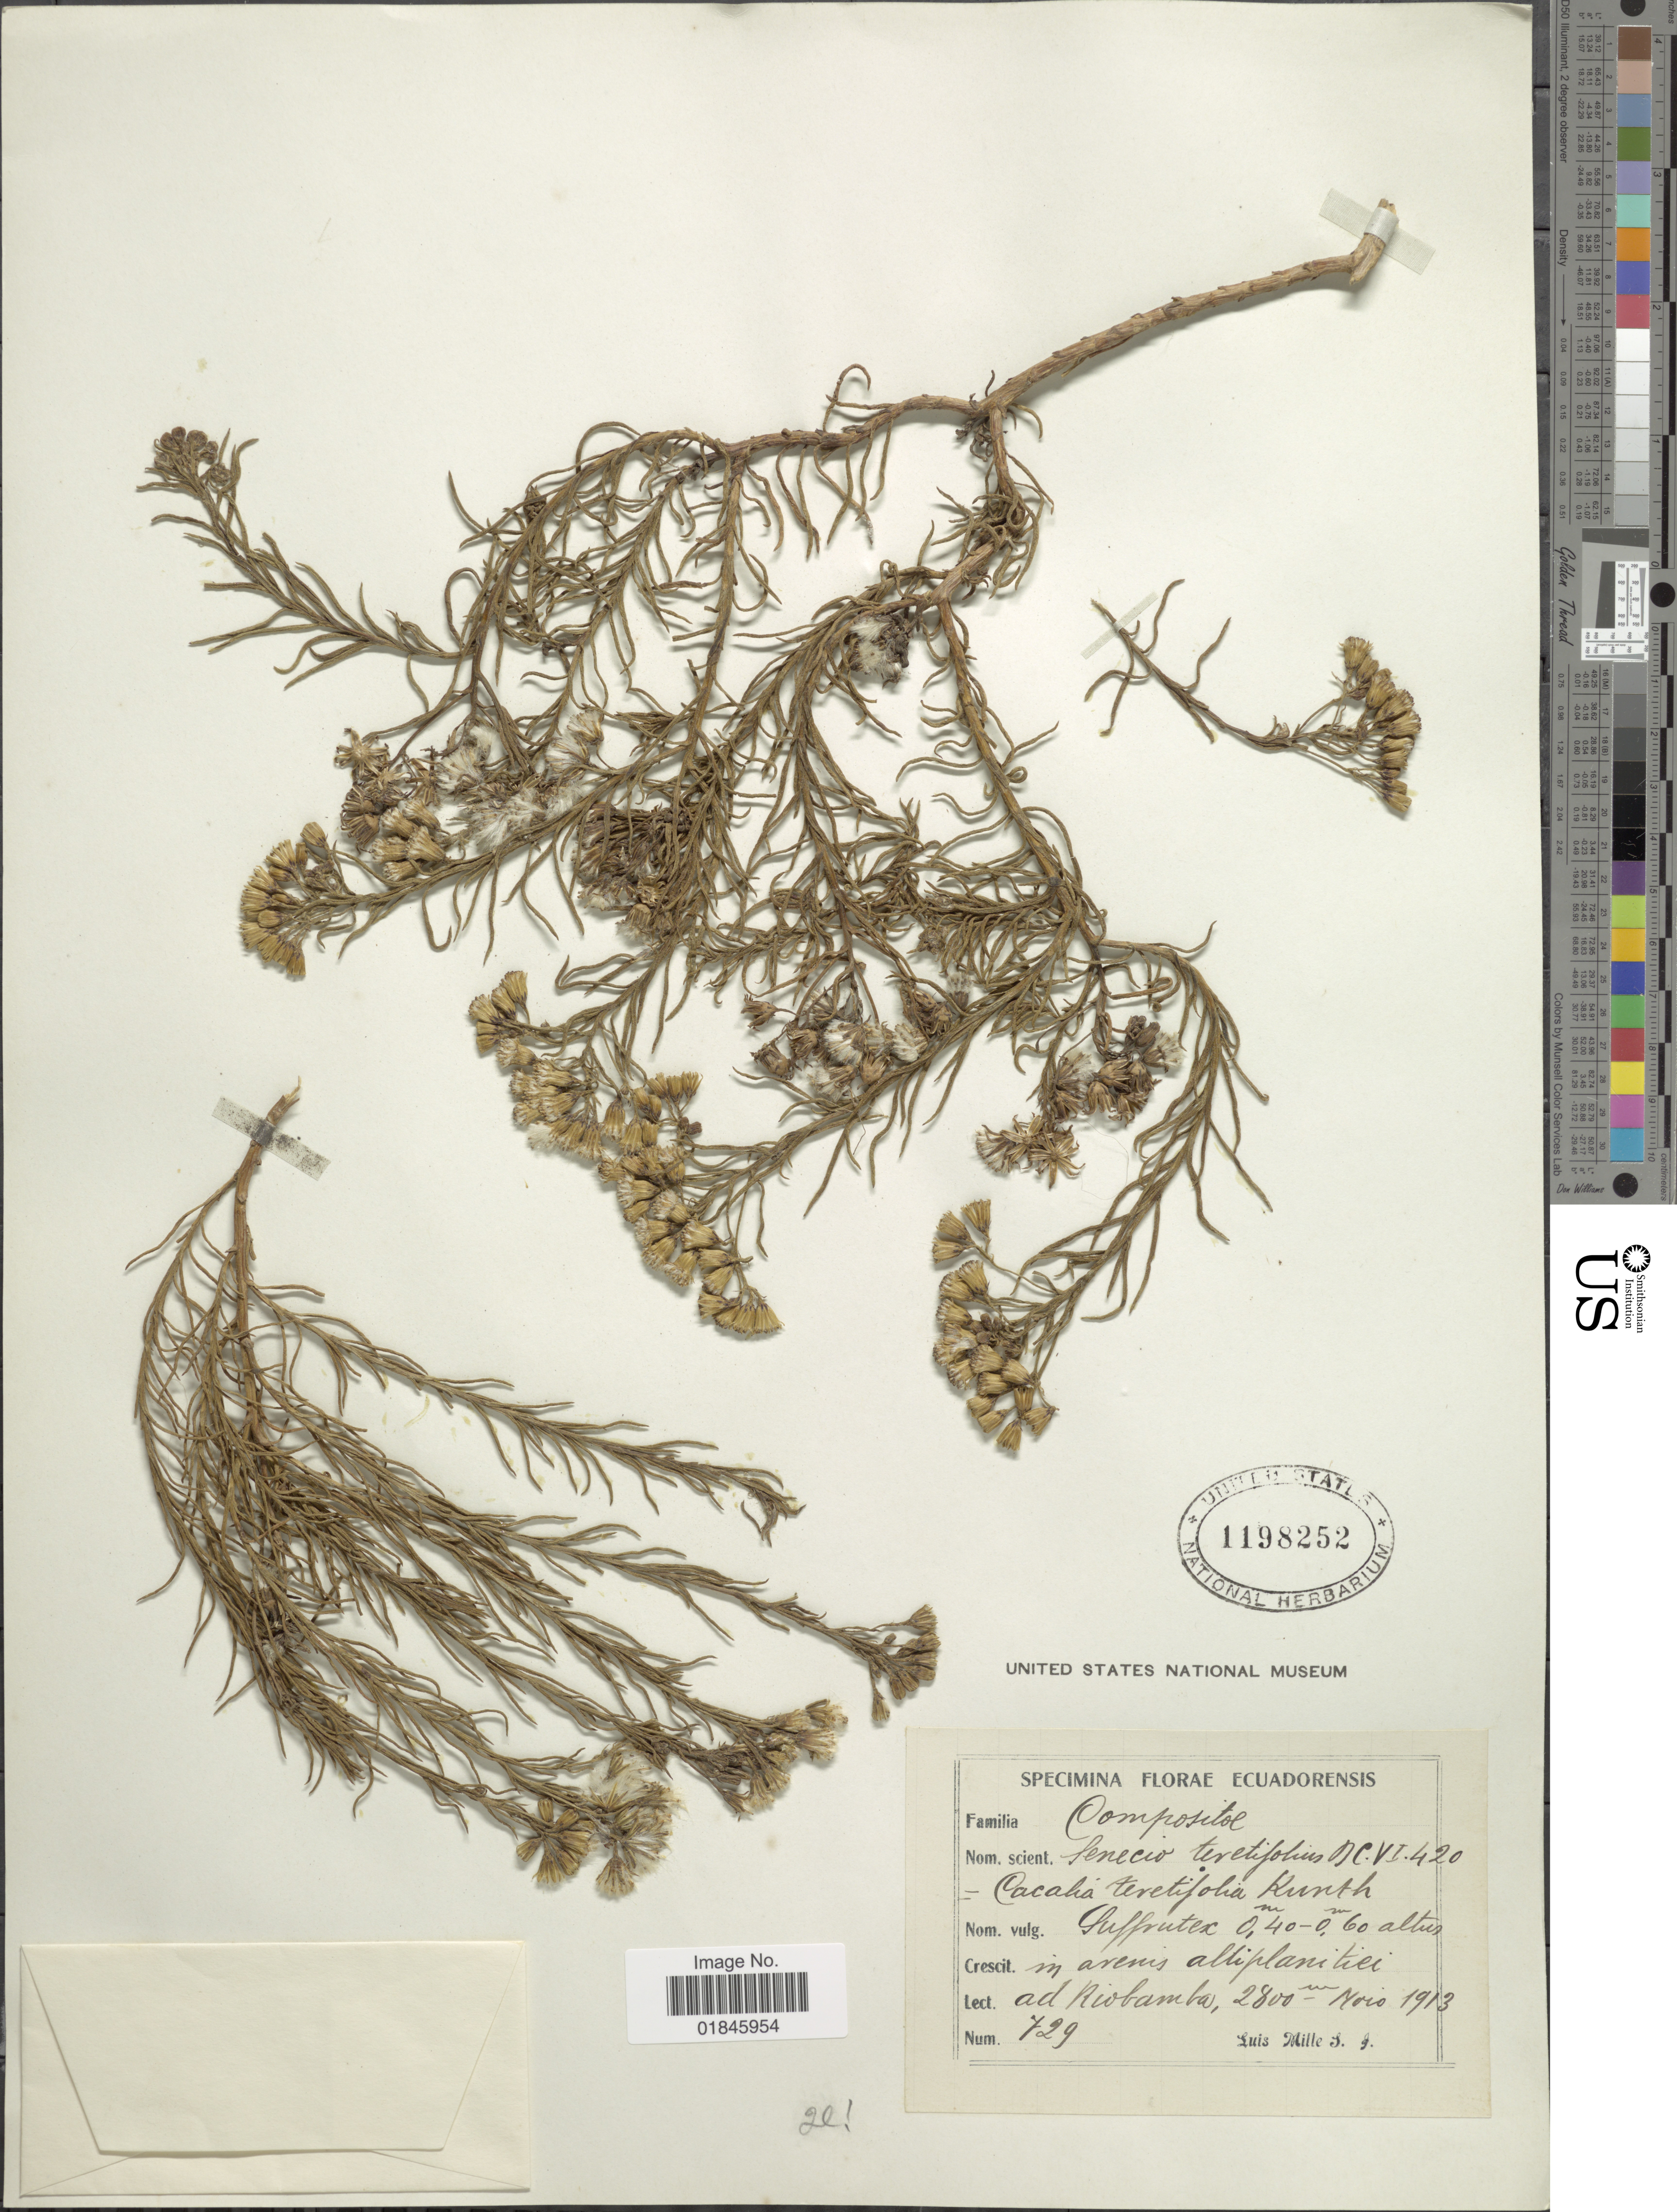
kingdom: Plantae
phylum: Tracheophyta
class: Magnoliopsida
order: Asterales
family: Asteraceae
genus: Pentacalia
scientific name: Pentacalia teretifolia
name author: (Kunth) Cuatrec.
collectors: L. Mille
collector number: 729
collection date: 1913-05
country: Ecuador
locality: In arenis alliplantici ad Riobamba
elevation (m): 2800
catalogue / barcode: US 1198252